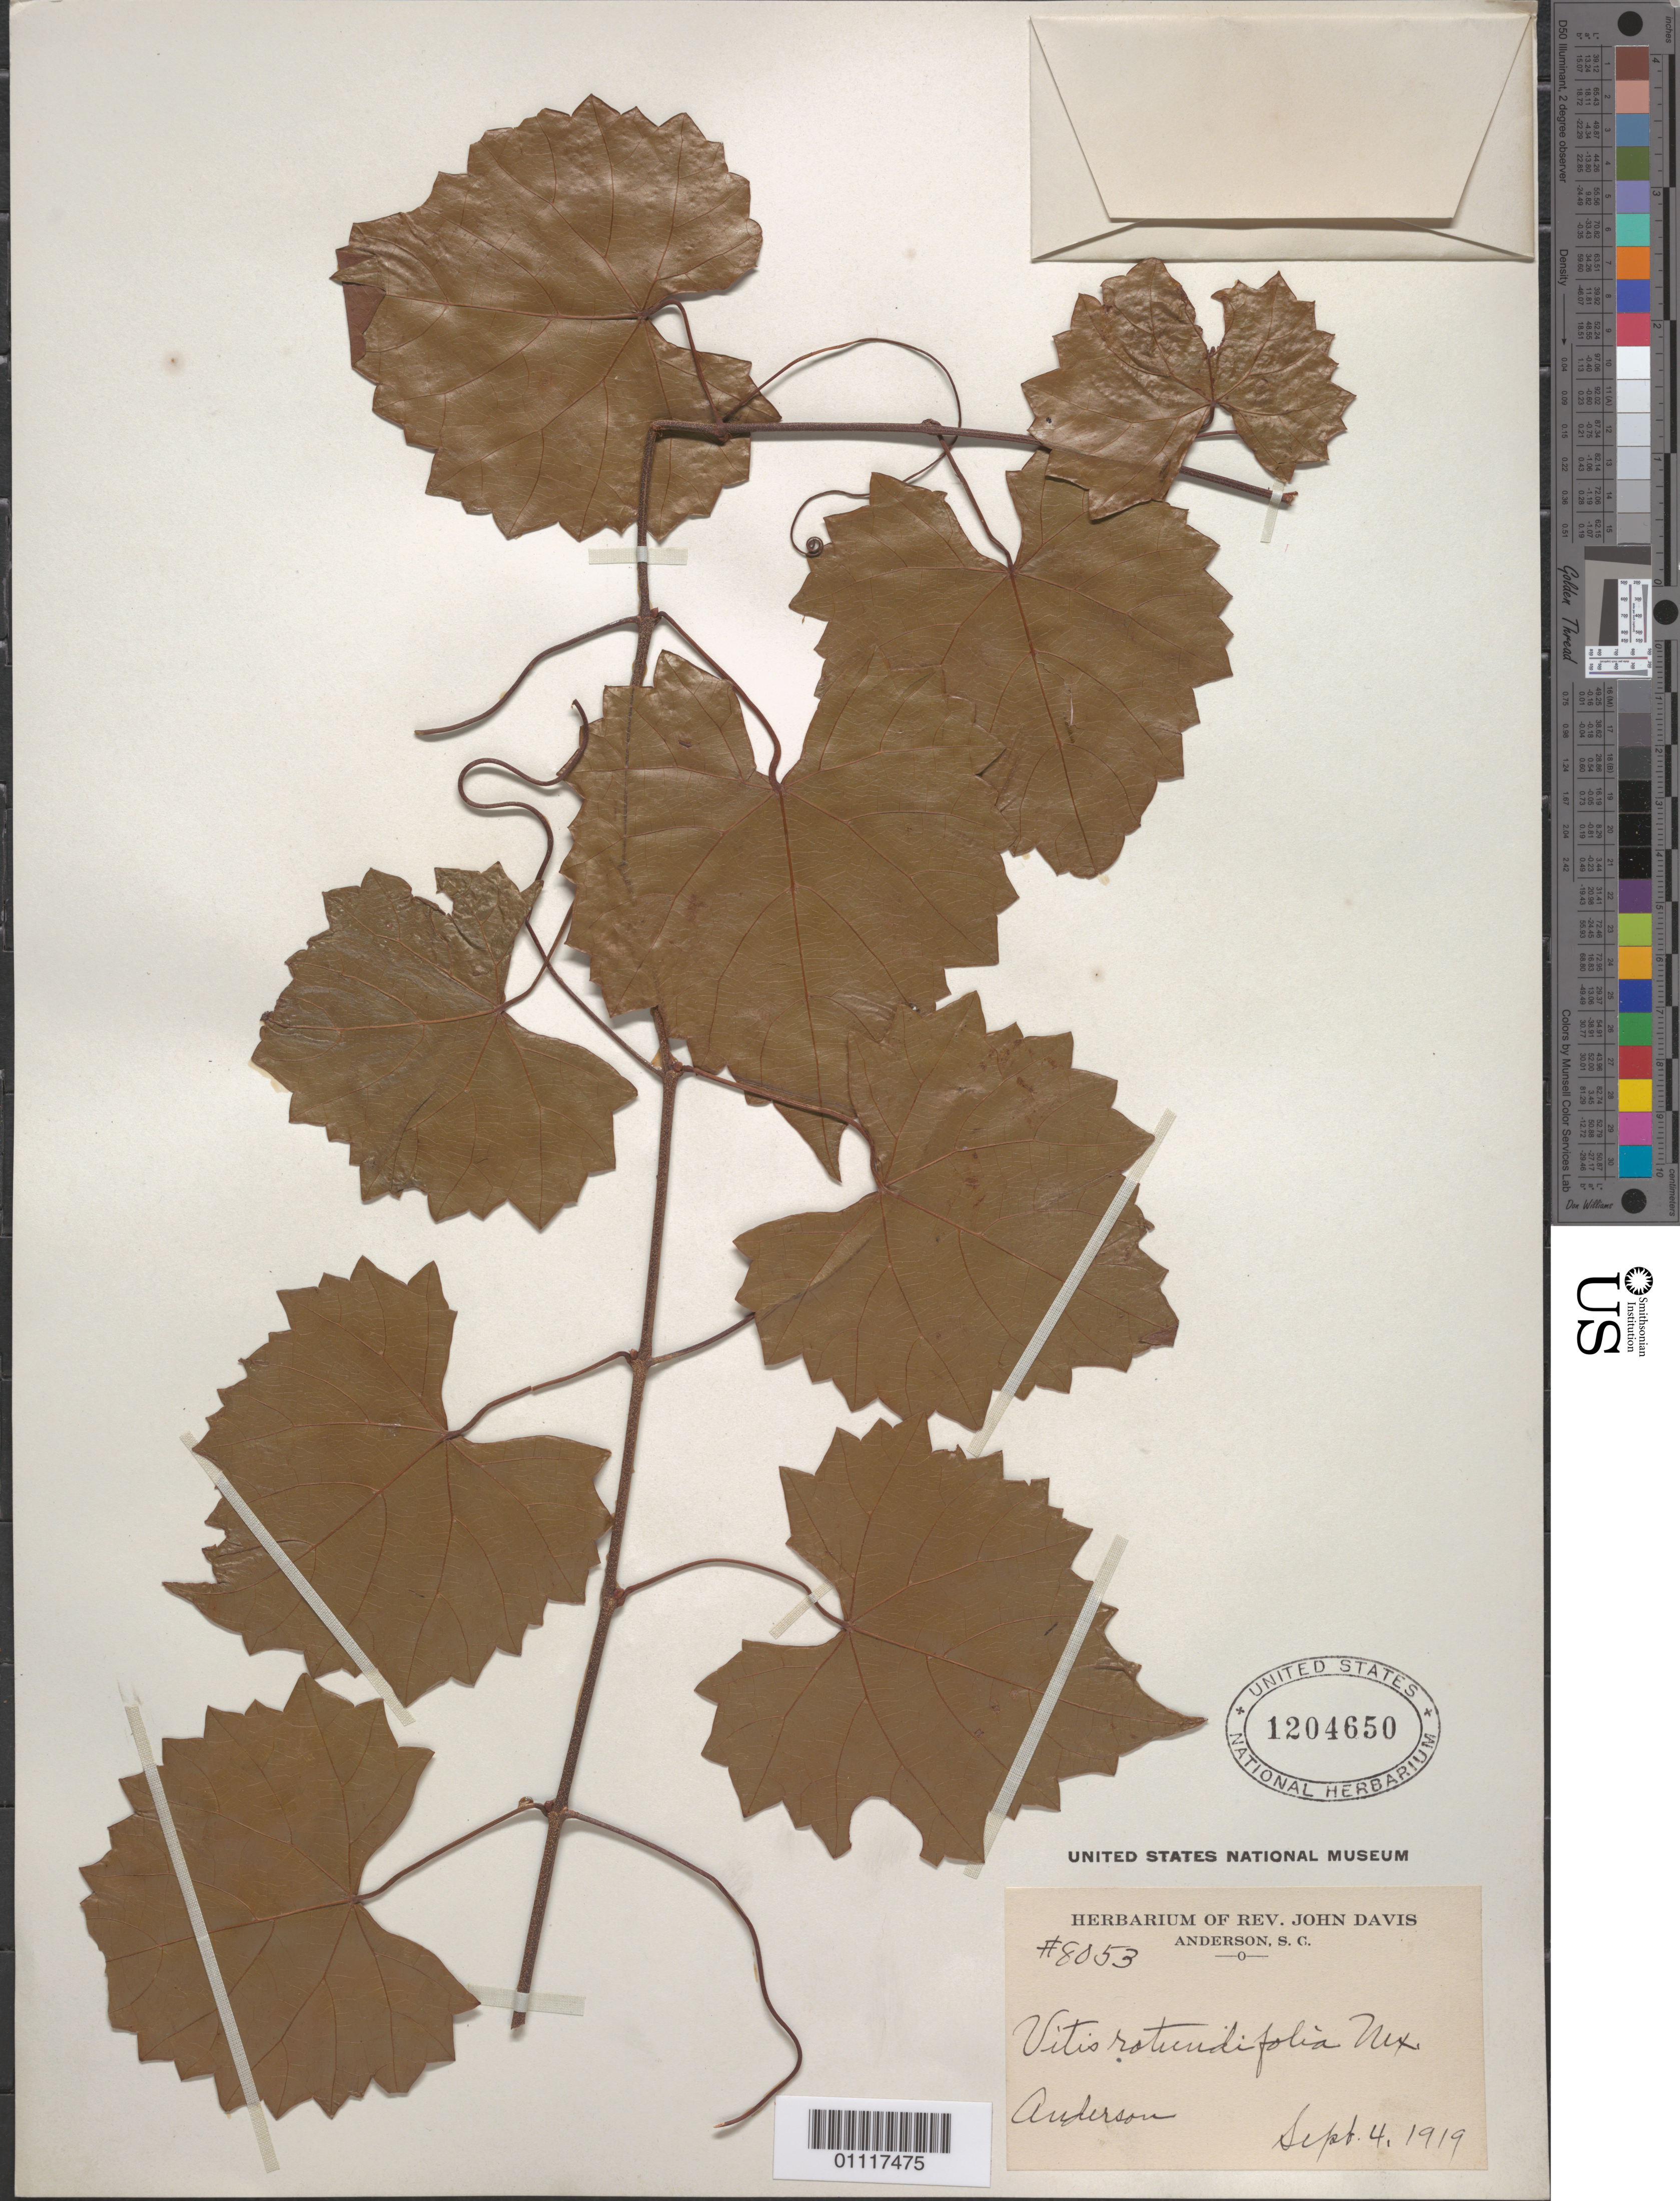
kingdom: Plantae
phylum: Tracheophyta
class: Magnoliopsida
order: Vitales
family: Vitaceae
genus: Vitis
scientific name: Vitis rotundifolia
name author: Michx.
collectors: ex herb. Rev. John Davis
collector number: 8053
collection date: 1919-09-04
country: United States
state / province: South Carolina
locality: Anderson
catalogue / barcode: US 1204650